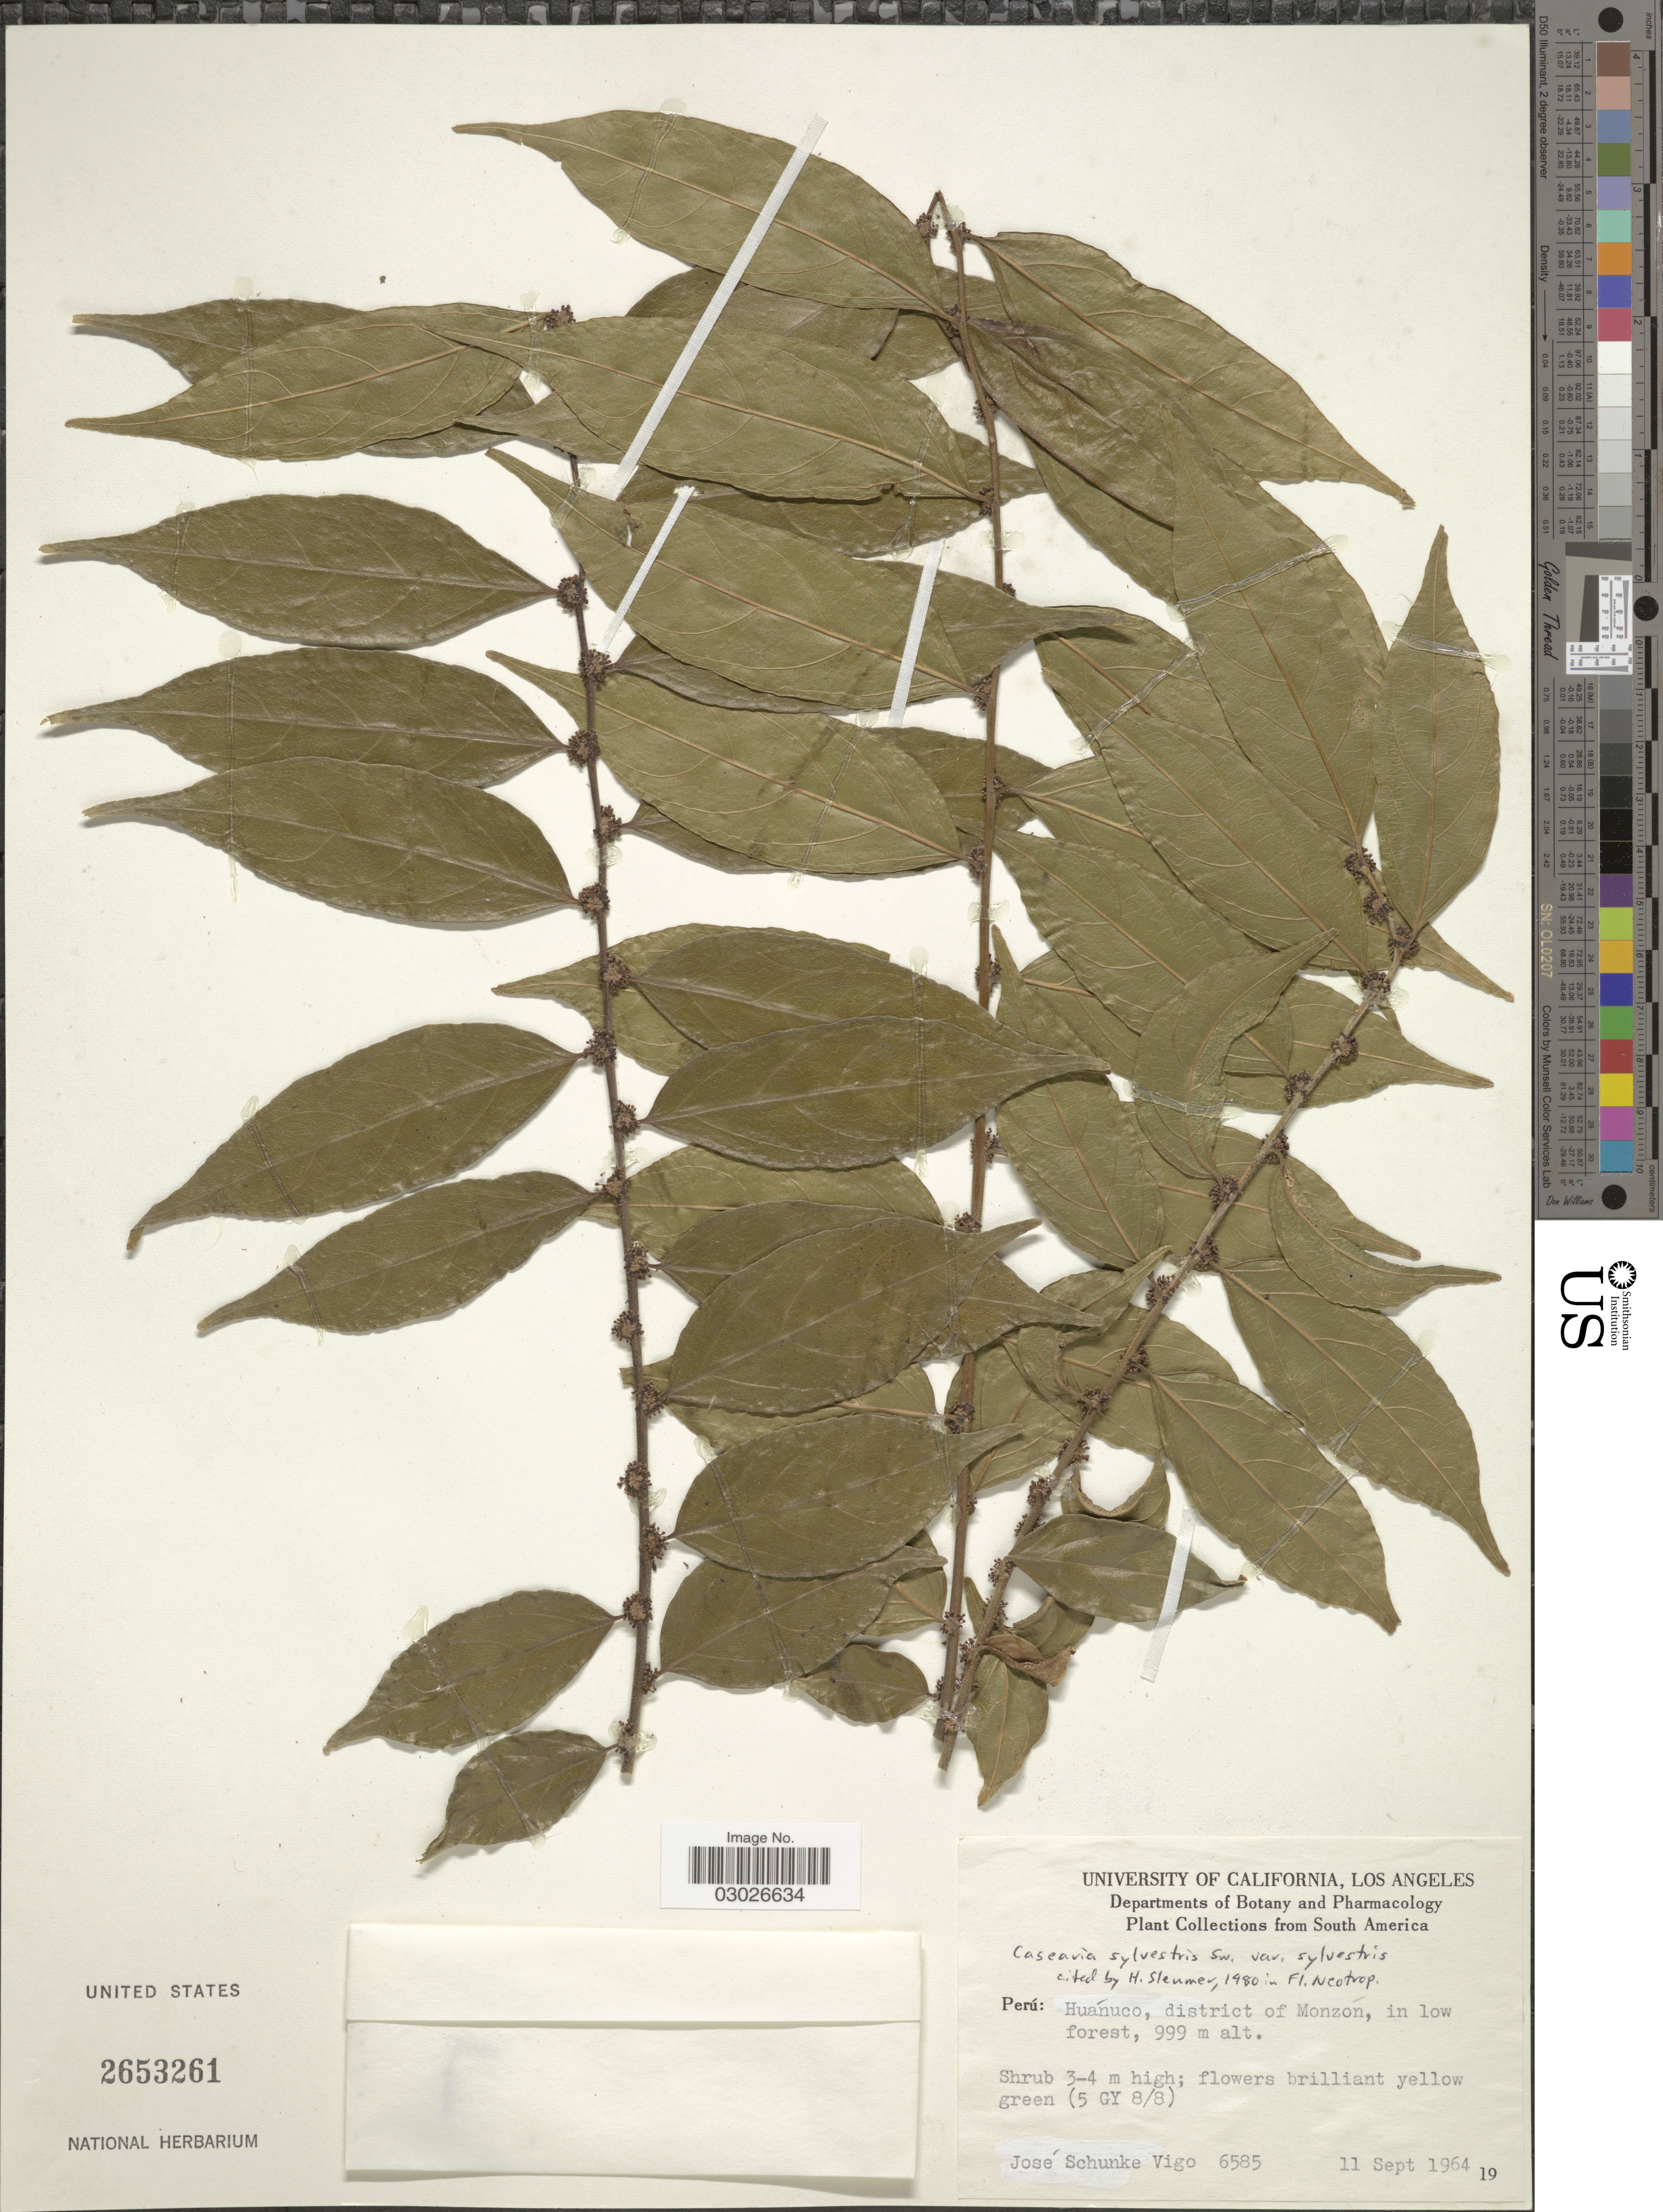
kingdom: Plantae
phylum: Tracheophyta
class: Magnoliopsida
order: Malpighiales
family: Salicaceae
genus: Casearia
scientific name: Casearia sylvestris var. sylvestris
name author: Sw.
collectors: J. Schunke Vigo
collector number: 6585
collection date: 1964-09-11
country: Peru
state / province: Huánuco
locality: District of Monzón, in low forest.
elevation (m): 999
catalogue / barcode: US 2653261